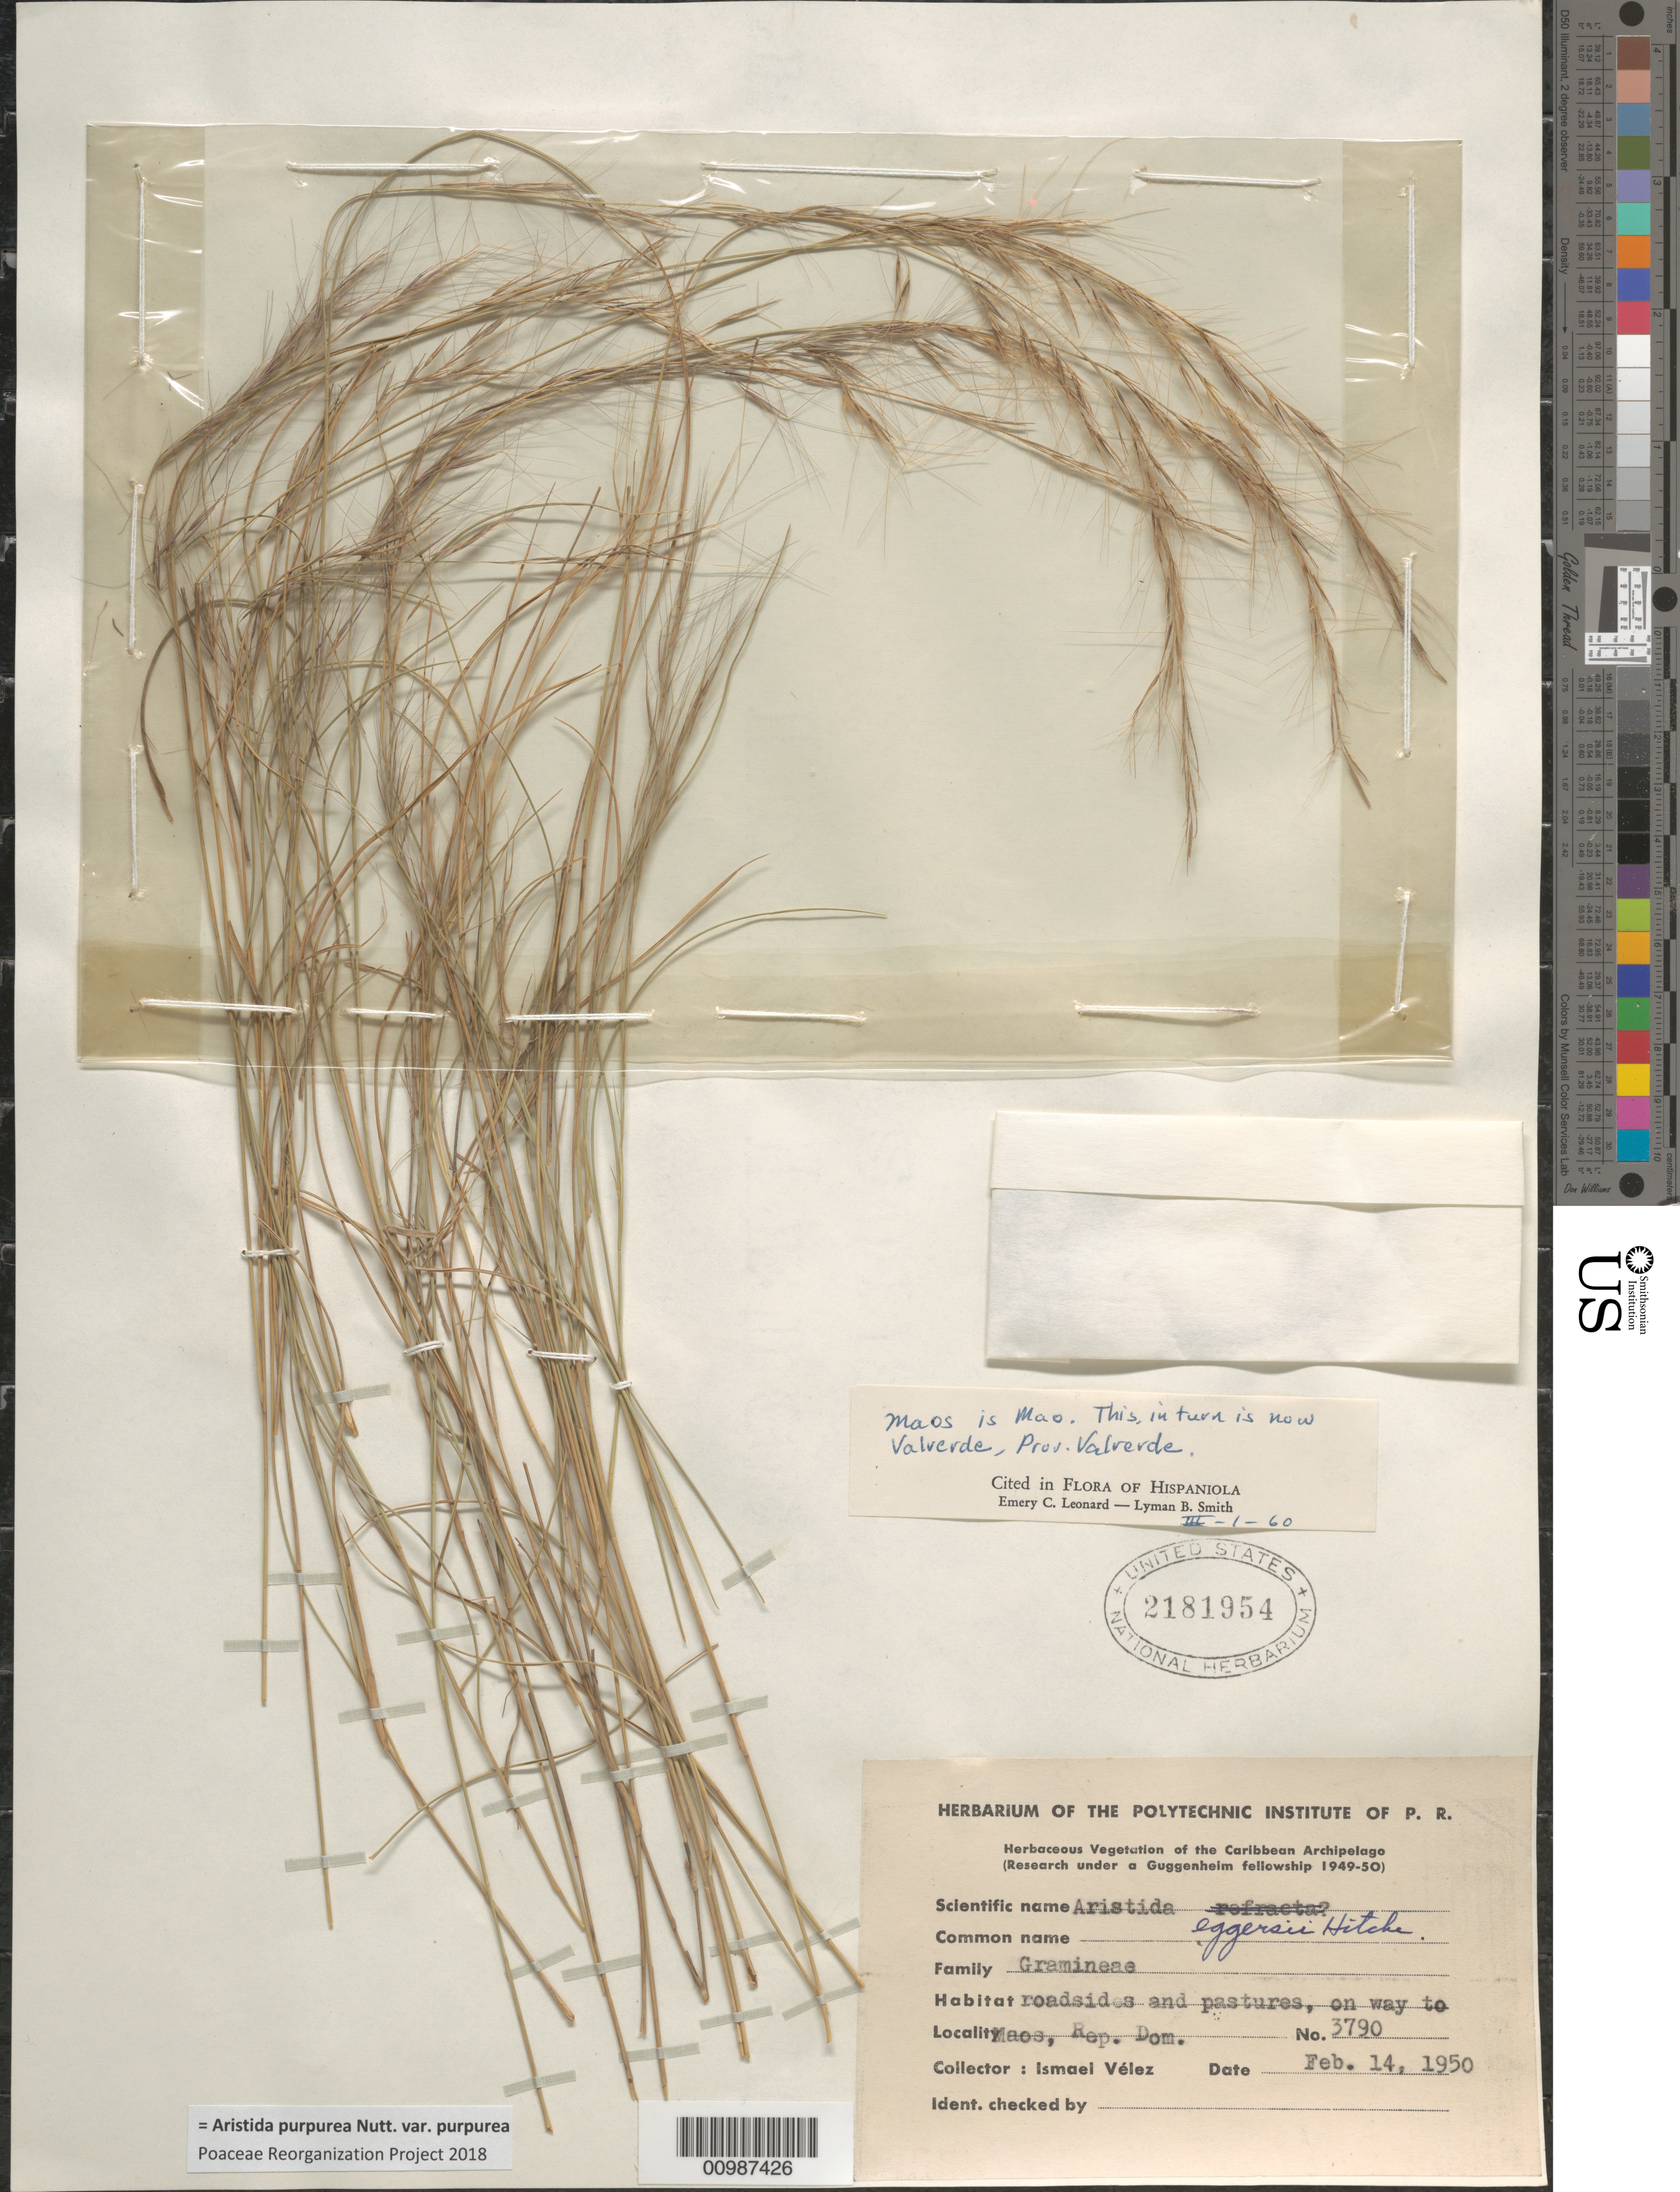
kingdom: Plantae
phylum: Tracheophyta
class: Liliopsida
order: Poales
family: Poaceae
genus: Aristida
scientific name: Aristida purpurea var. purpurea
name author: Nutt.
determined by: Poaceae Reorganization Project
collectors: I. Velez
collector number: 3790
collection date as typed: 14 Feb 1950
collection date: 1950-02-14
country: Dominican Republic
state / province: Valverde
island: Hispaniola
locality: Maos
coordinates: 0 N, 0 E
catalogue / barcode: US 2181954